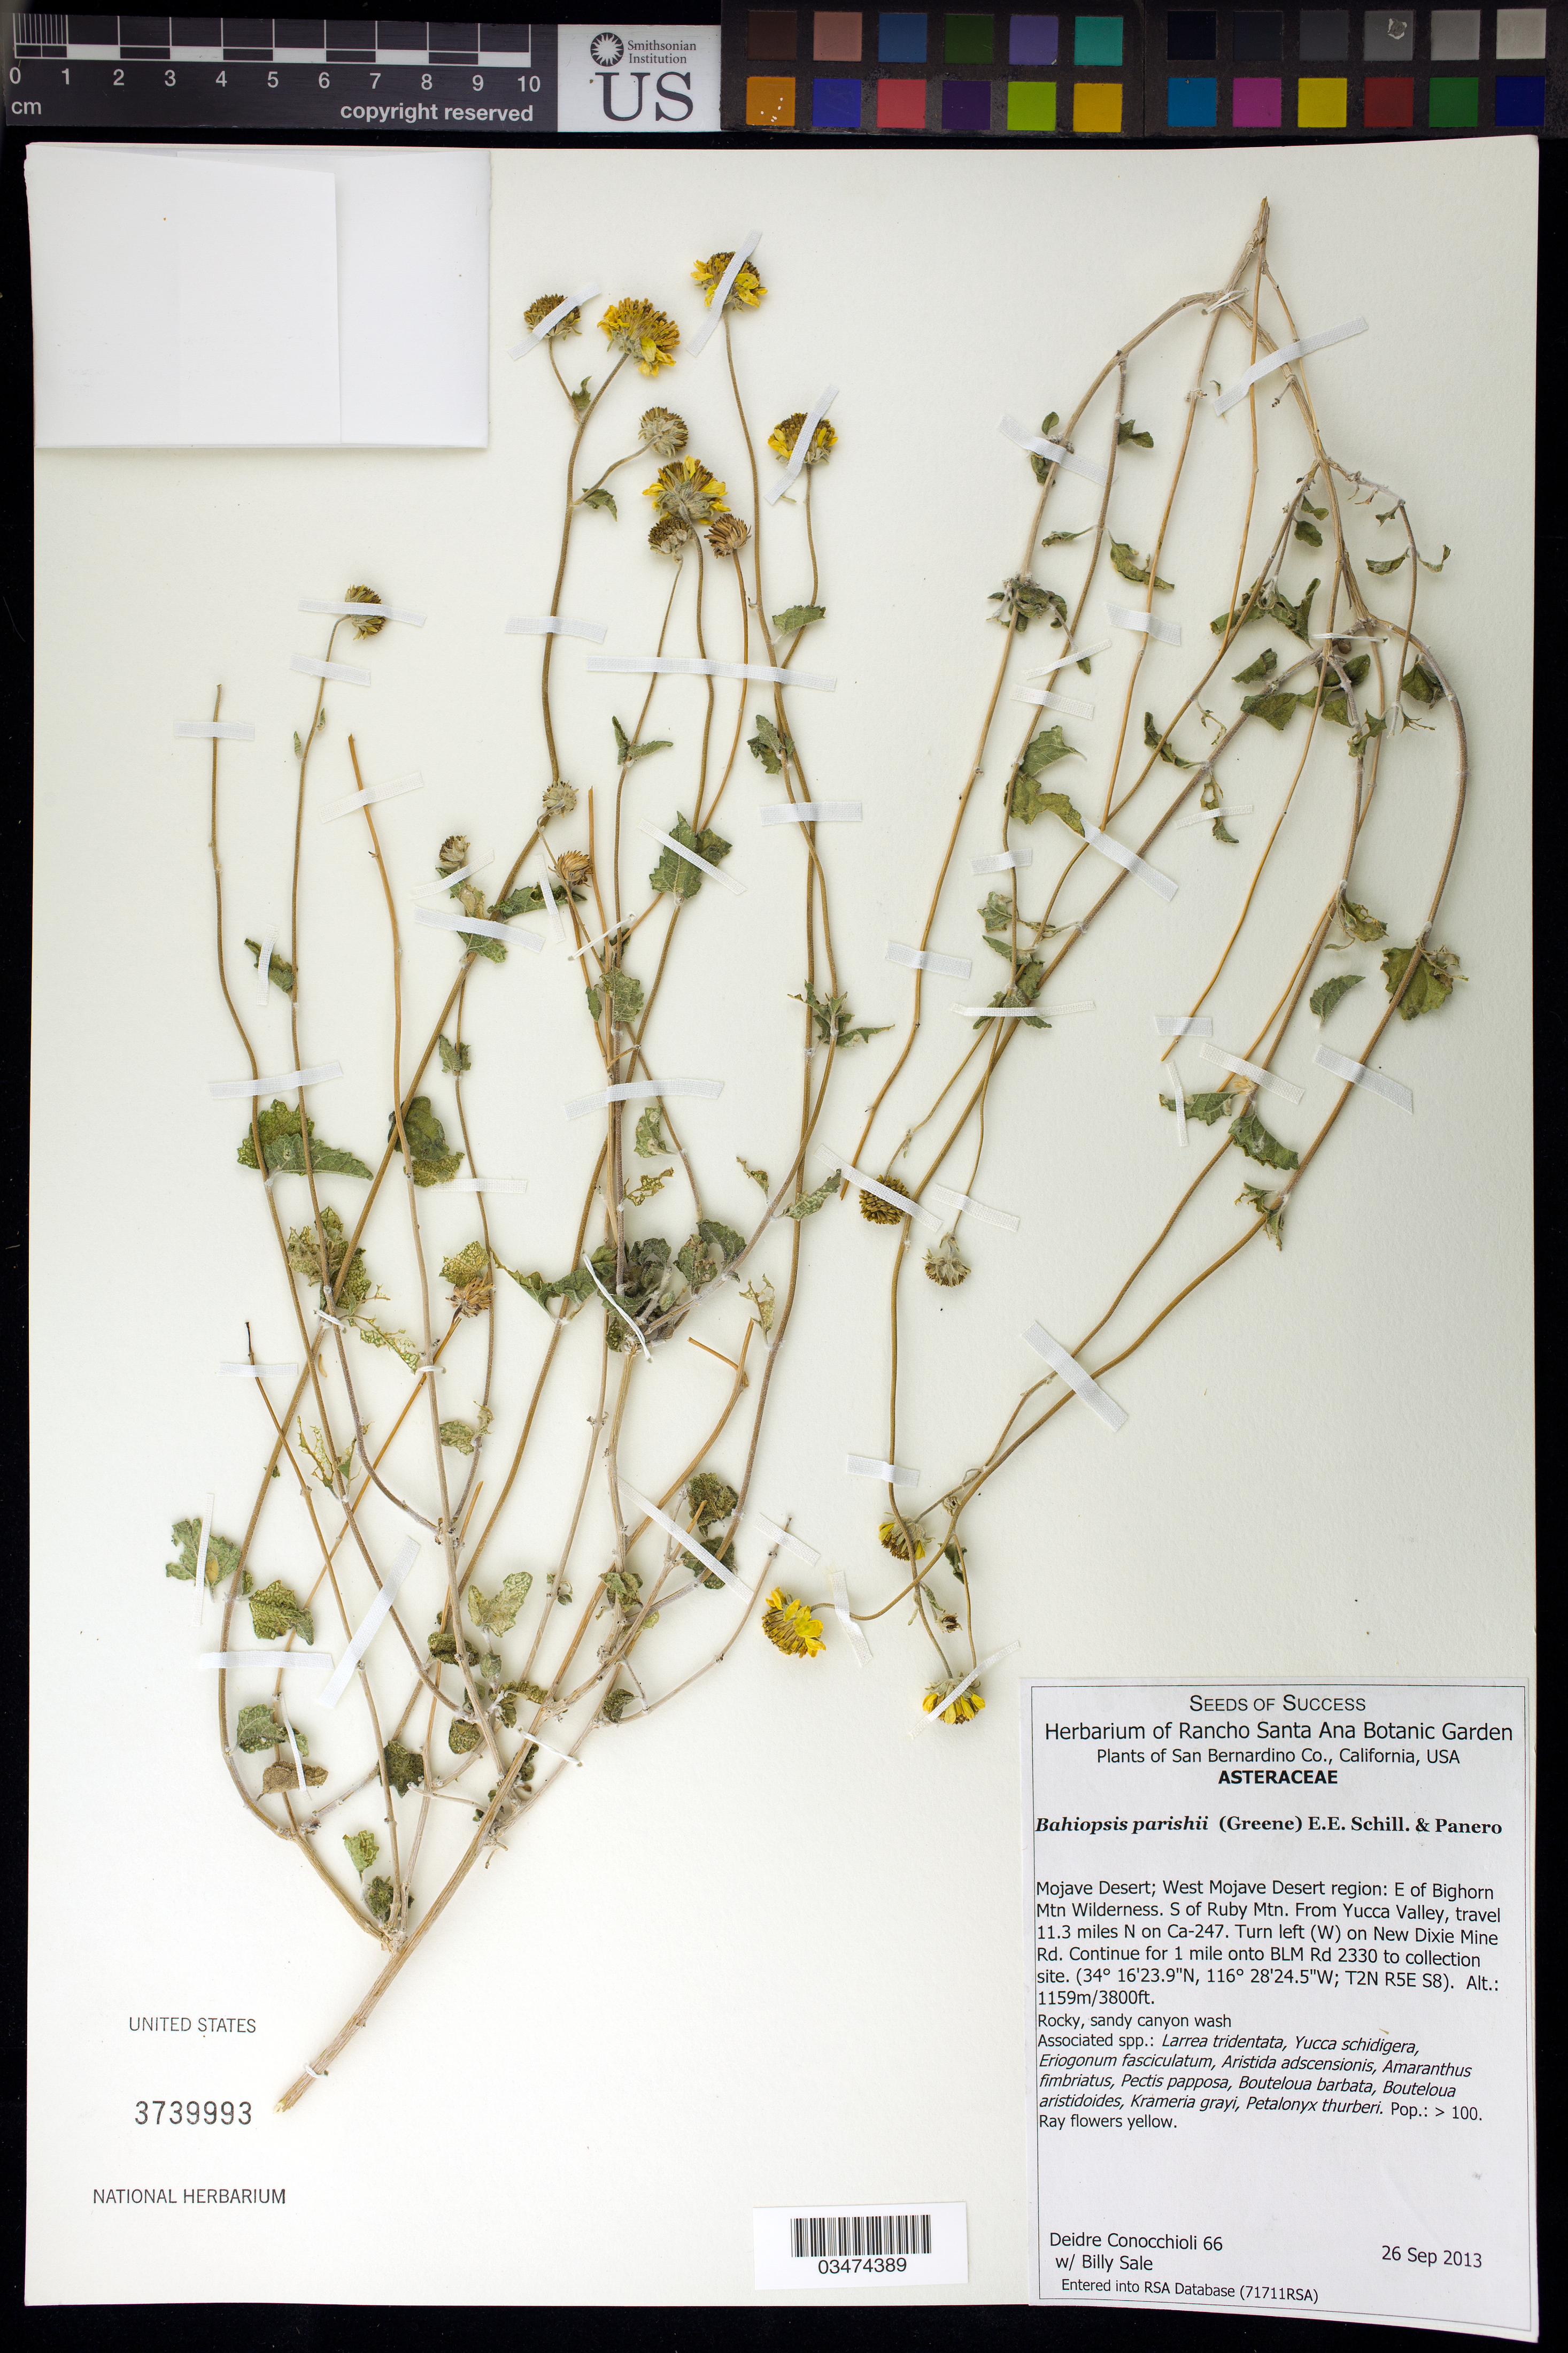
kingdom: Plantae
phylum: Tracheophyta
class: Magnoliopsida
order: Asterales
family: Asteraceae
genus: Bahiopsis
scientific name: Bahiopsis parishii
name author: (S.W. Greene) E.E. Schill. & Panero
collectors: D. Conocchioli & B. Sale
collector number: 66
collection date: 2013-09-26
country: United States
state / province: California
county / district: San Bernardino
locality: West Mojave Desert region: E of Bighorn Mtn Wilderness, S of Ruby Mtn. From Yucca Valley 11.3 mi. N on CA-247, turl left (W) on New Dixie Mine Rd. for 1 mi. onto BLM Rd 2330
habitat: Rocky, sandy canyon wash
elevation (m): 1159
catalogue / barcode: US 3739993